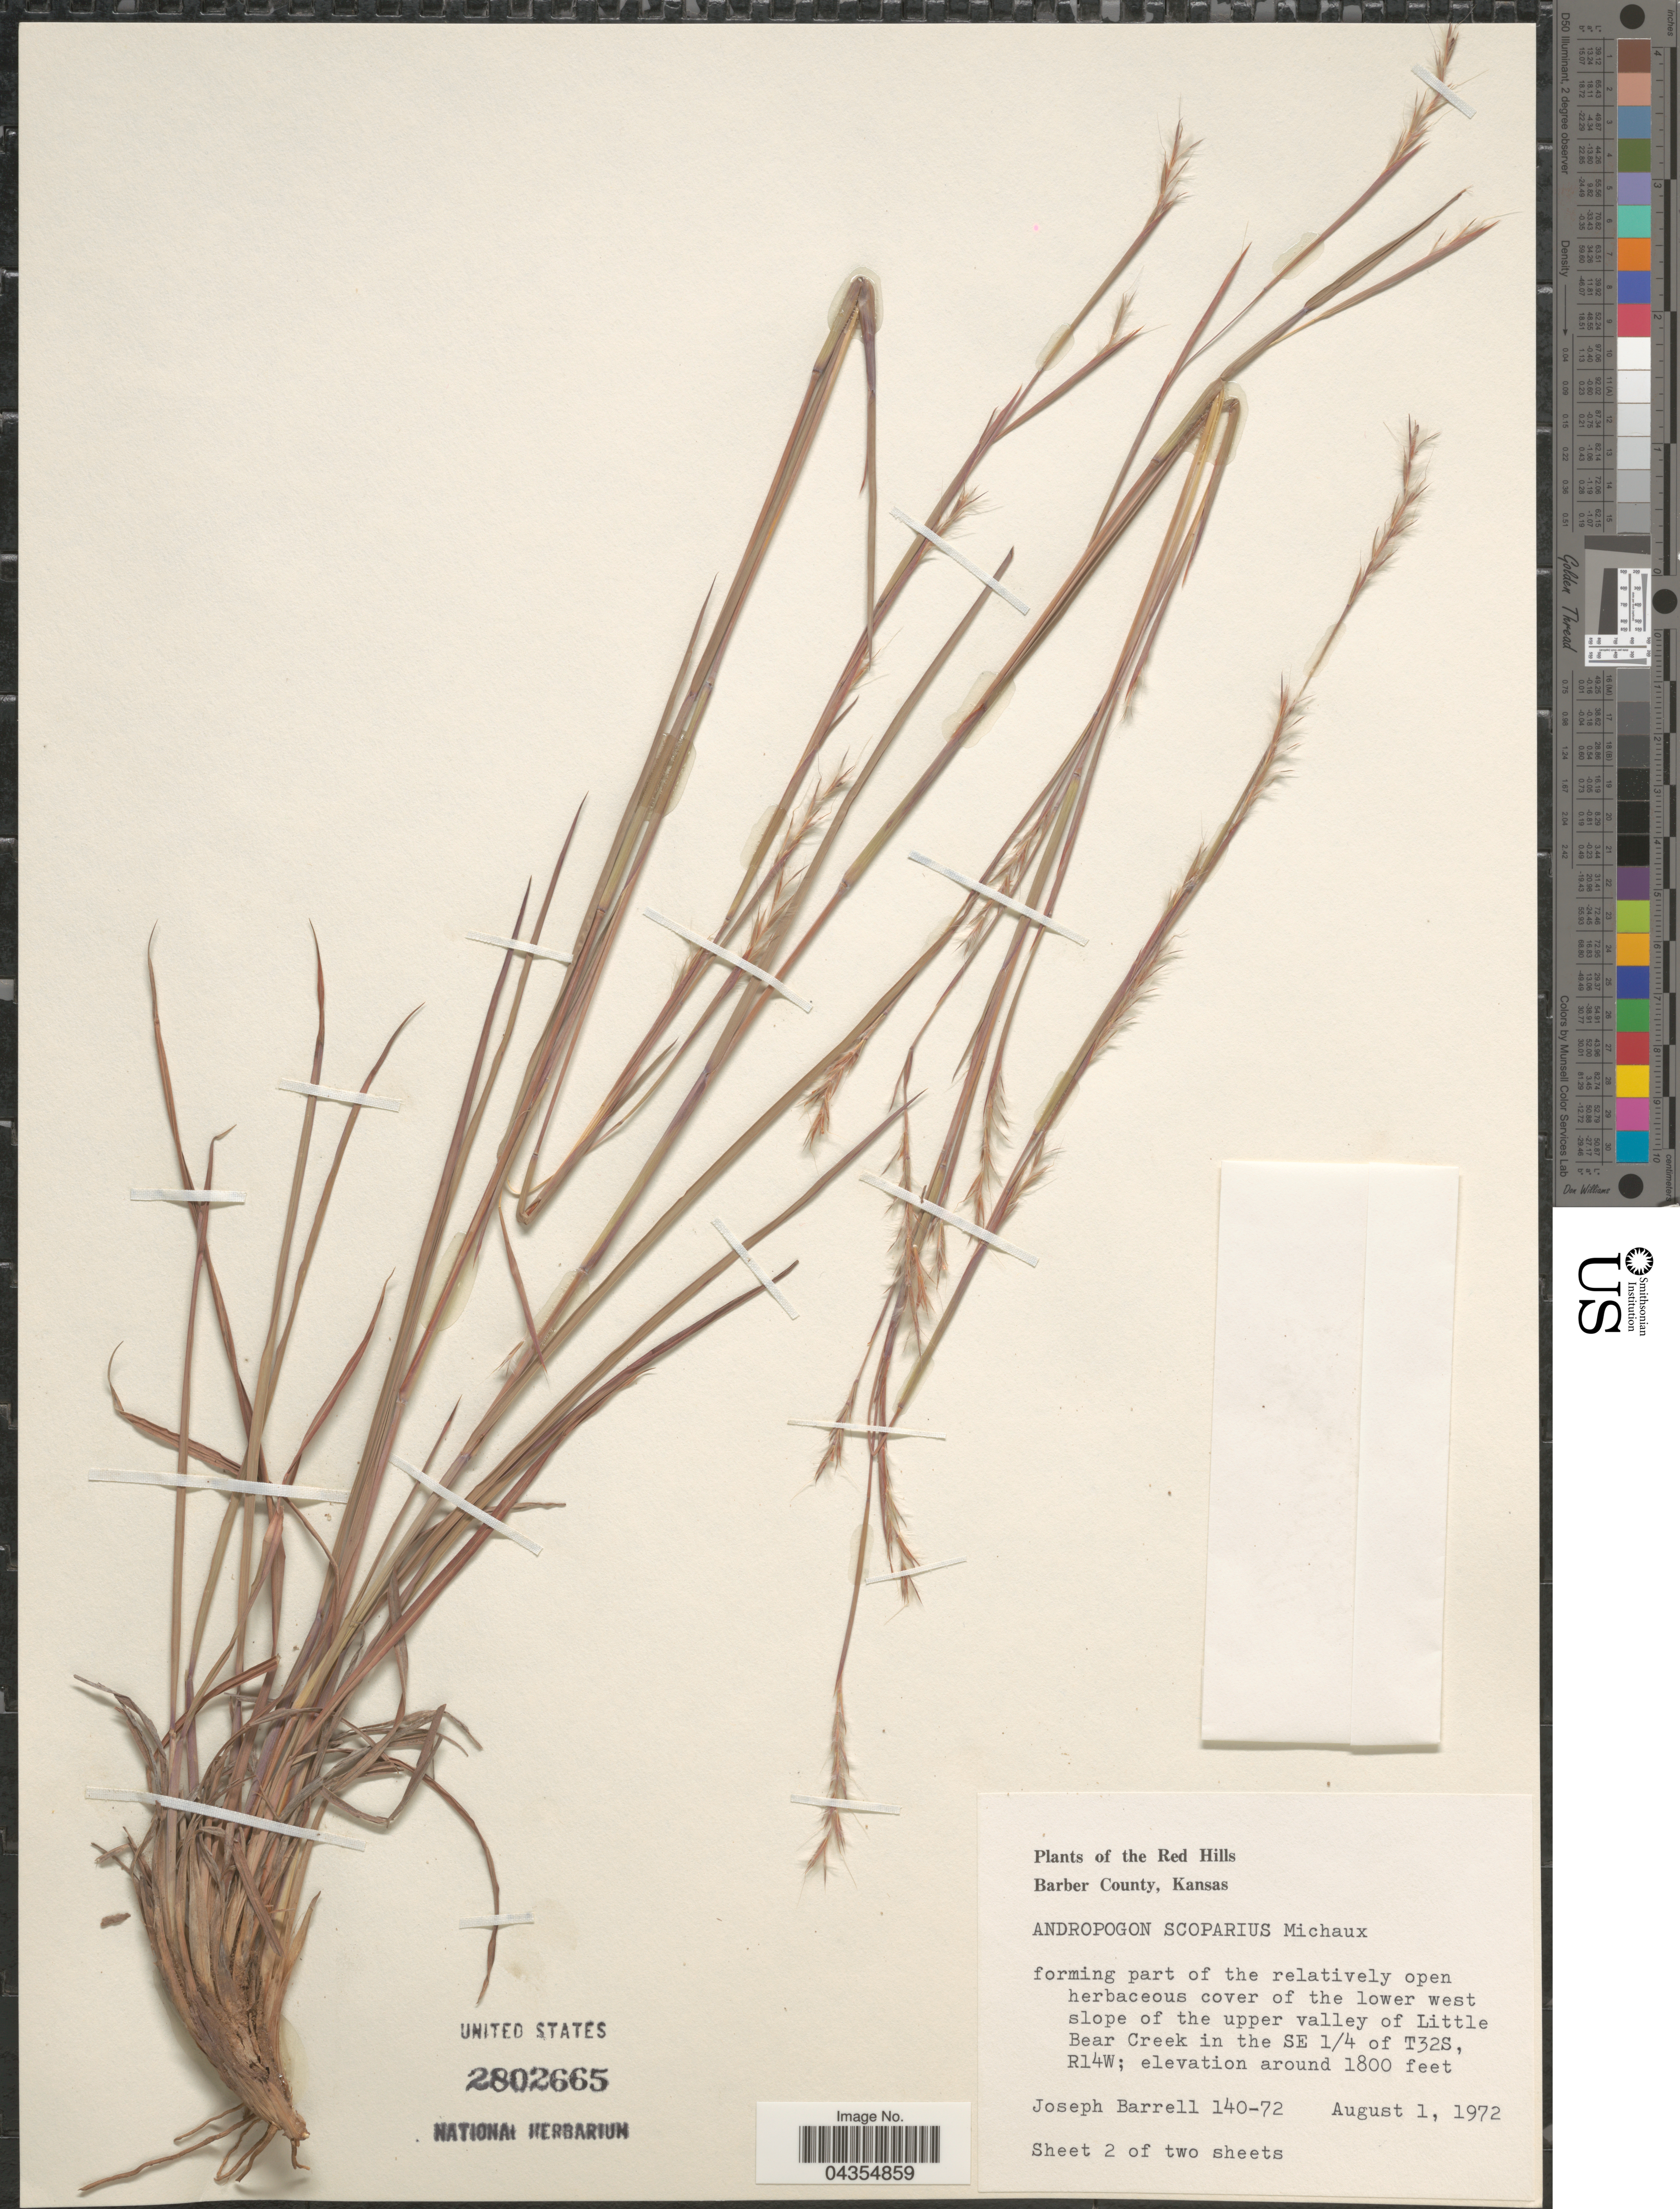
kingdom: Plantae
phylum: Tracheophyta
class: Liliopsida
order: Poales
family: Poaceae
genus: Schizachyrium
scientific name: Schizachyrium sanguineum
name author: (Retz.) Alston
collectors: J. Barrell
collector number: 140-72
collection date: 1972-08-01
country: United States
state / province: Kansas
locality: The Red Hills. Barber County. The lower west slope of the upper valley of Little Bear Creek in the SE 1/4 of T32S, R14W.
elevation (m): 549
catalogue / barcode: US 2802665